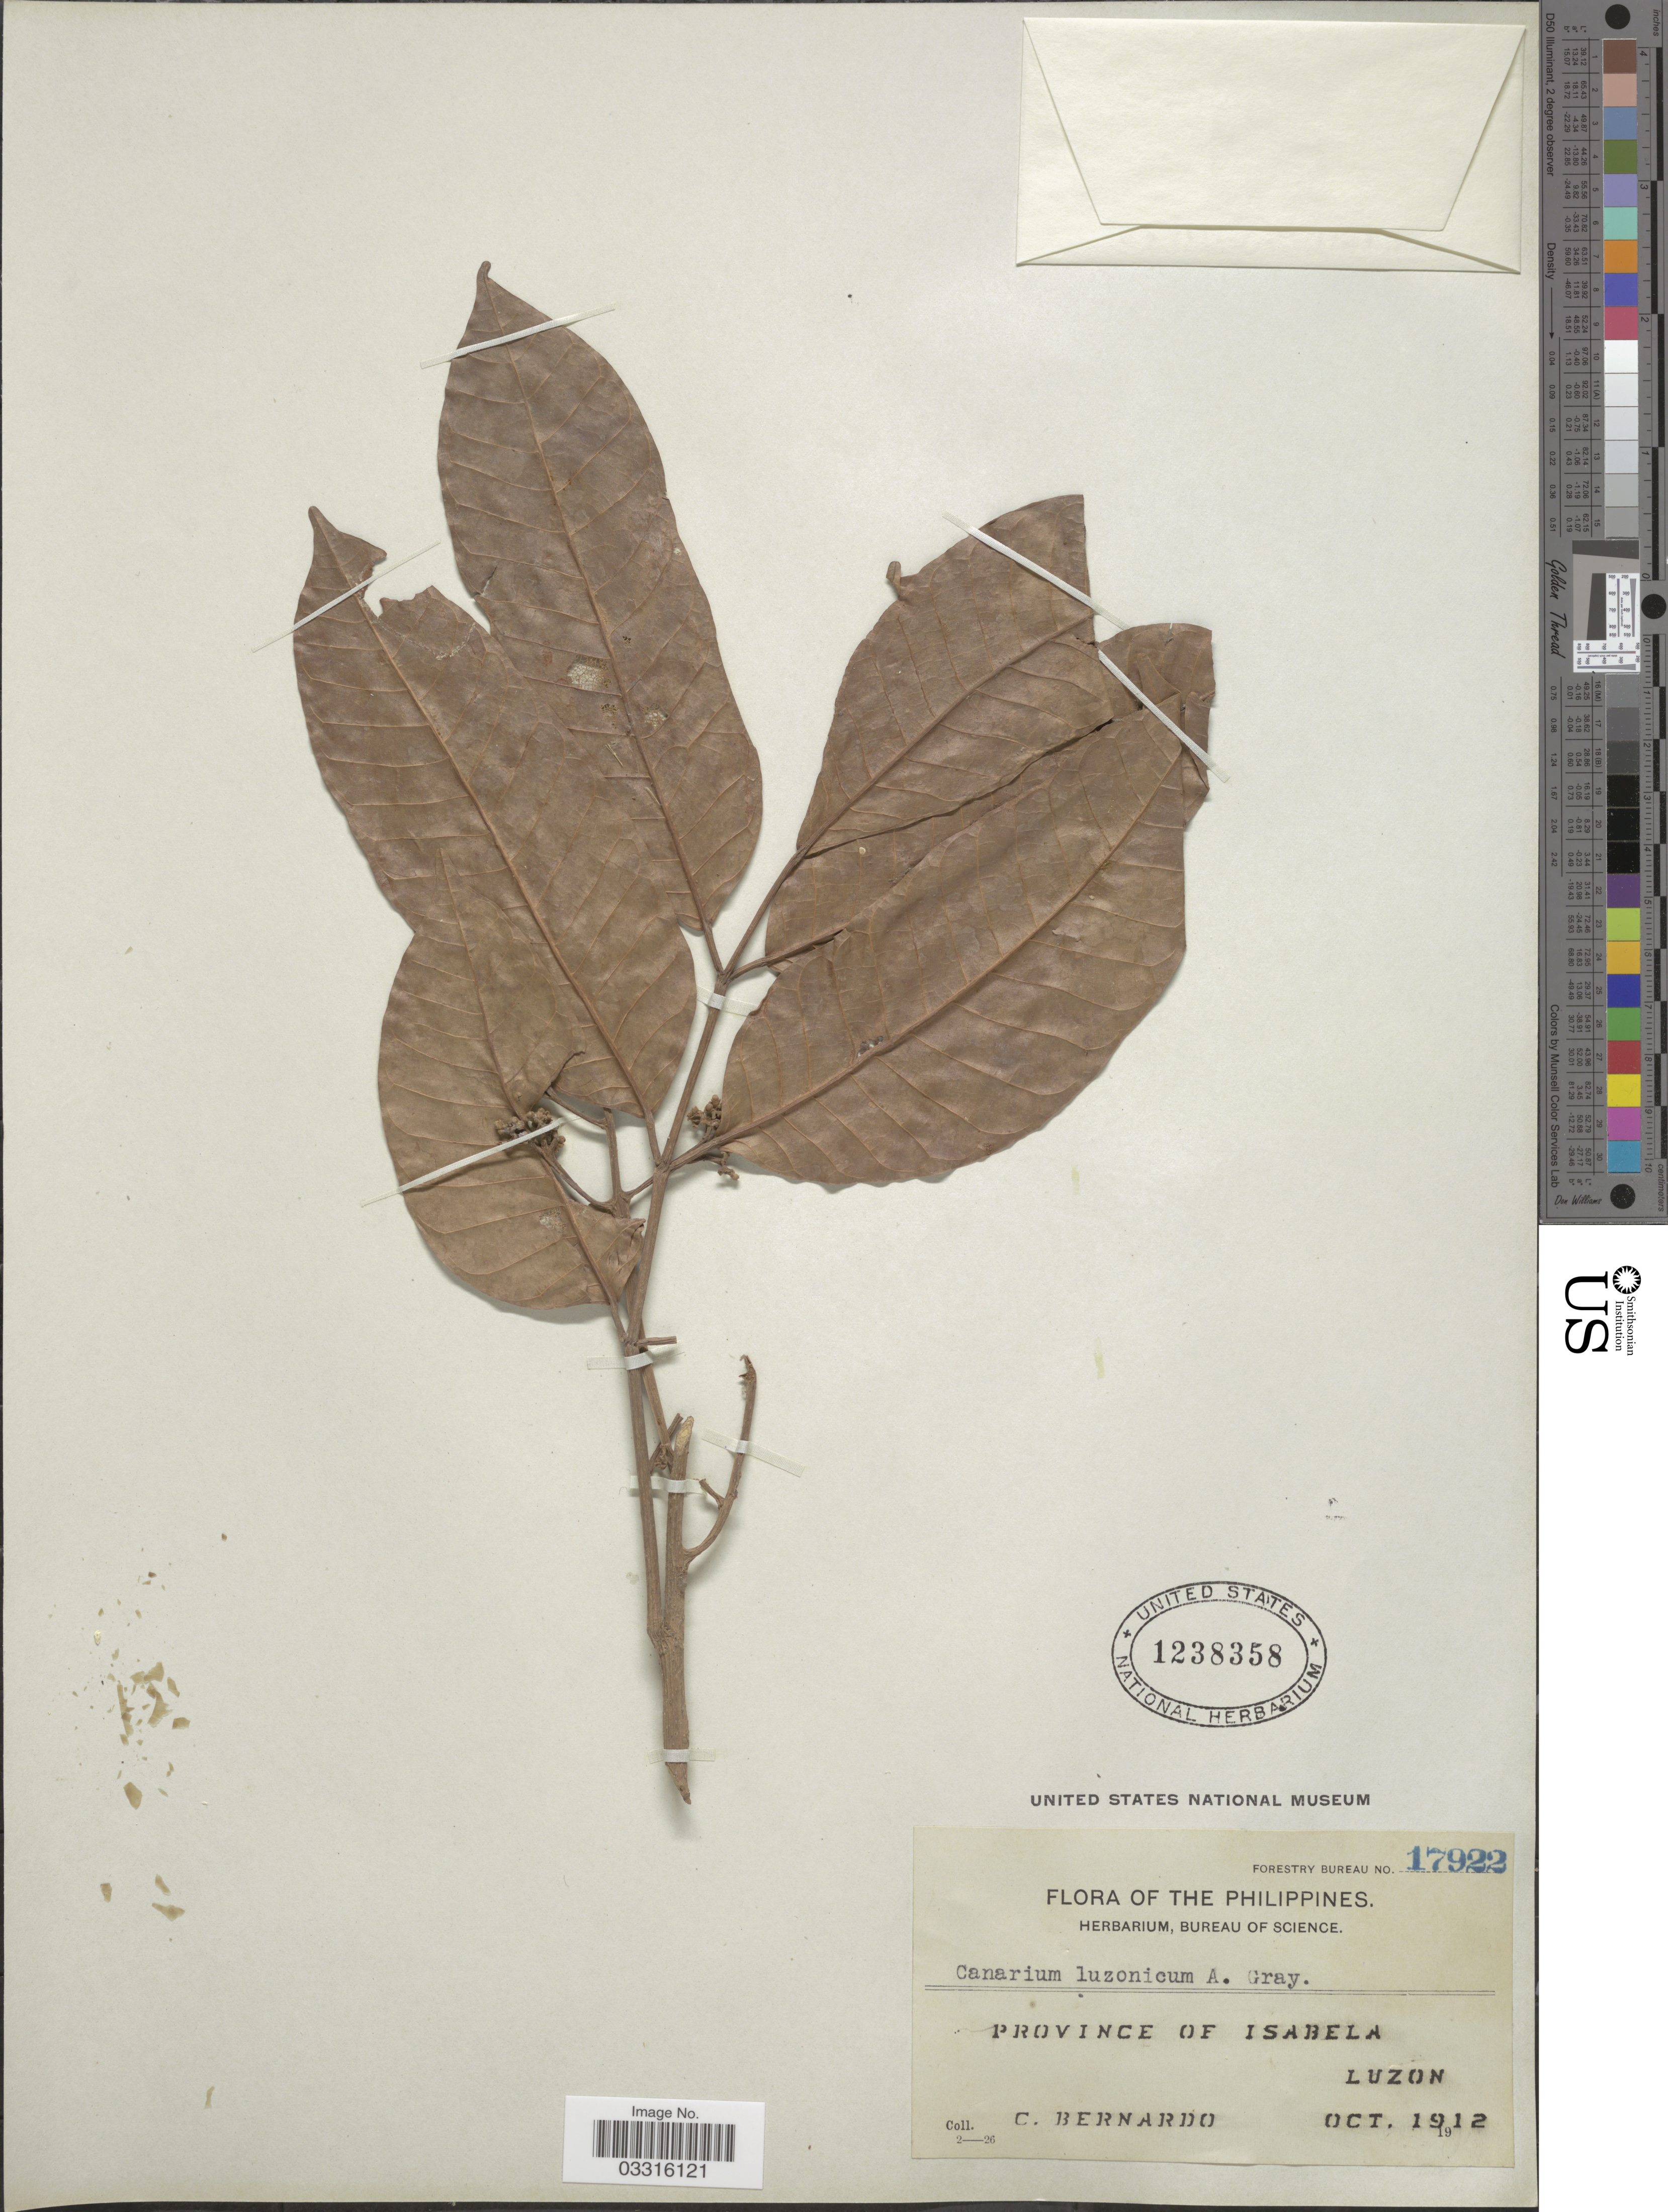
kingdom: Plantae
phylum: Tracheophyta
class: Magnoliopsida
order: Sapindales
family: Burseraceae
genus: Canarium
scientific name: Canarium luzonicum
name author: (Blume) A. Gray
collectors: C. Bernardo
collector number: Forestry Bureau 17922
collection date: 1912-10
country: Philippines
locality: Province of Isabela, Luzon.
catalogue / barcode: US 1238358